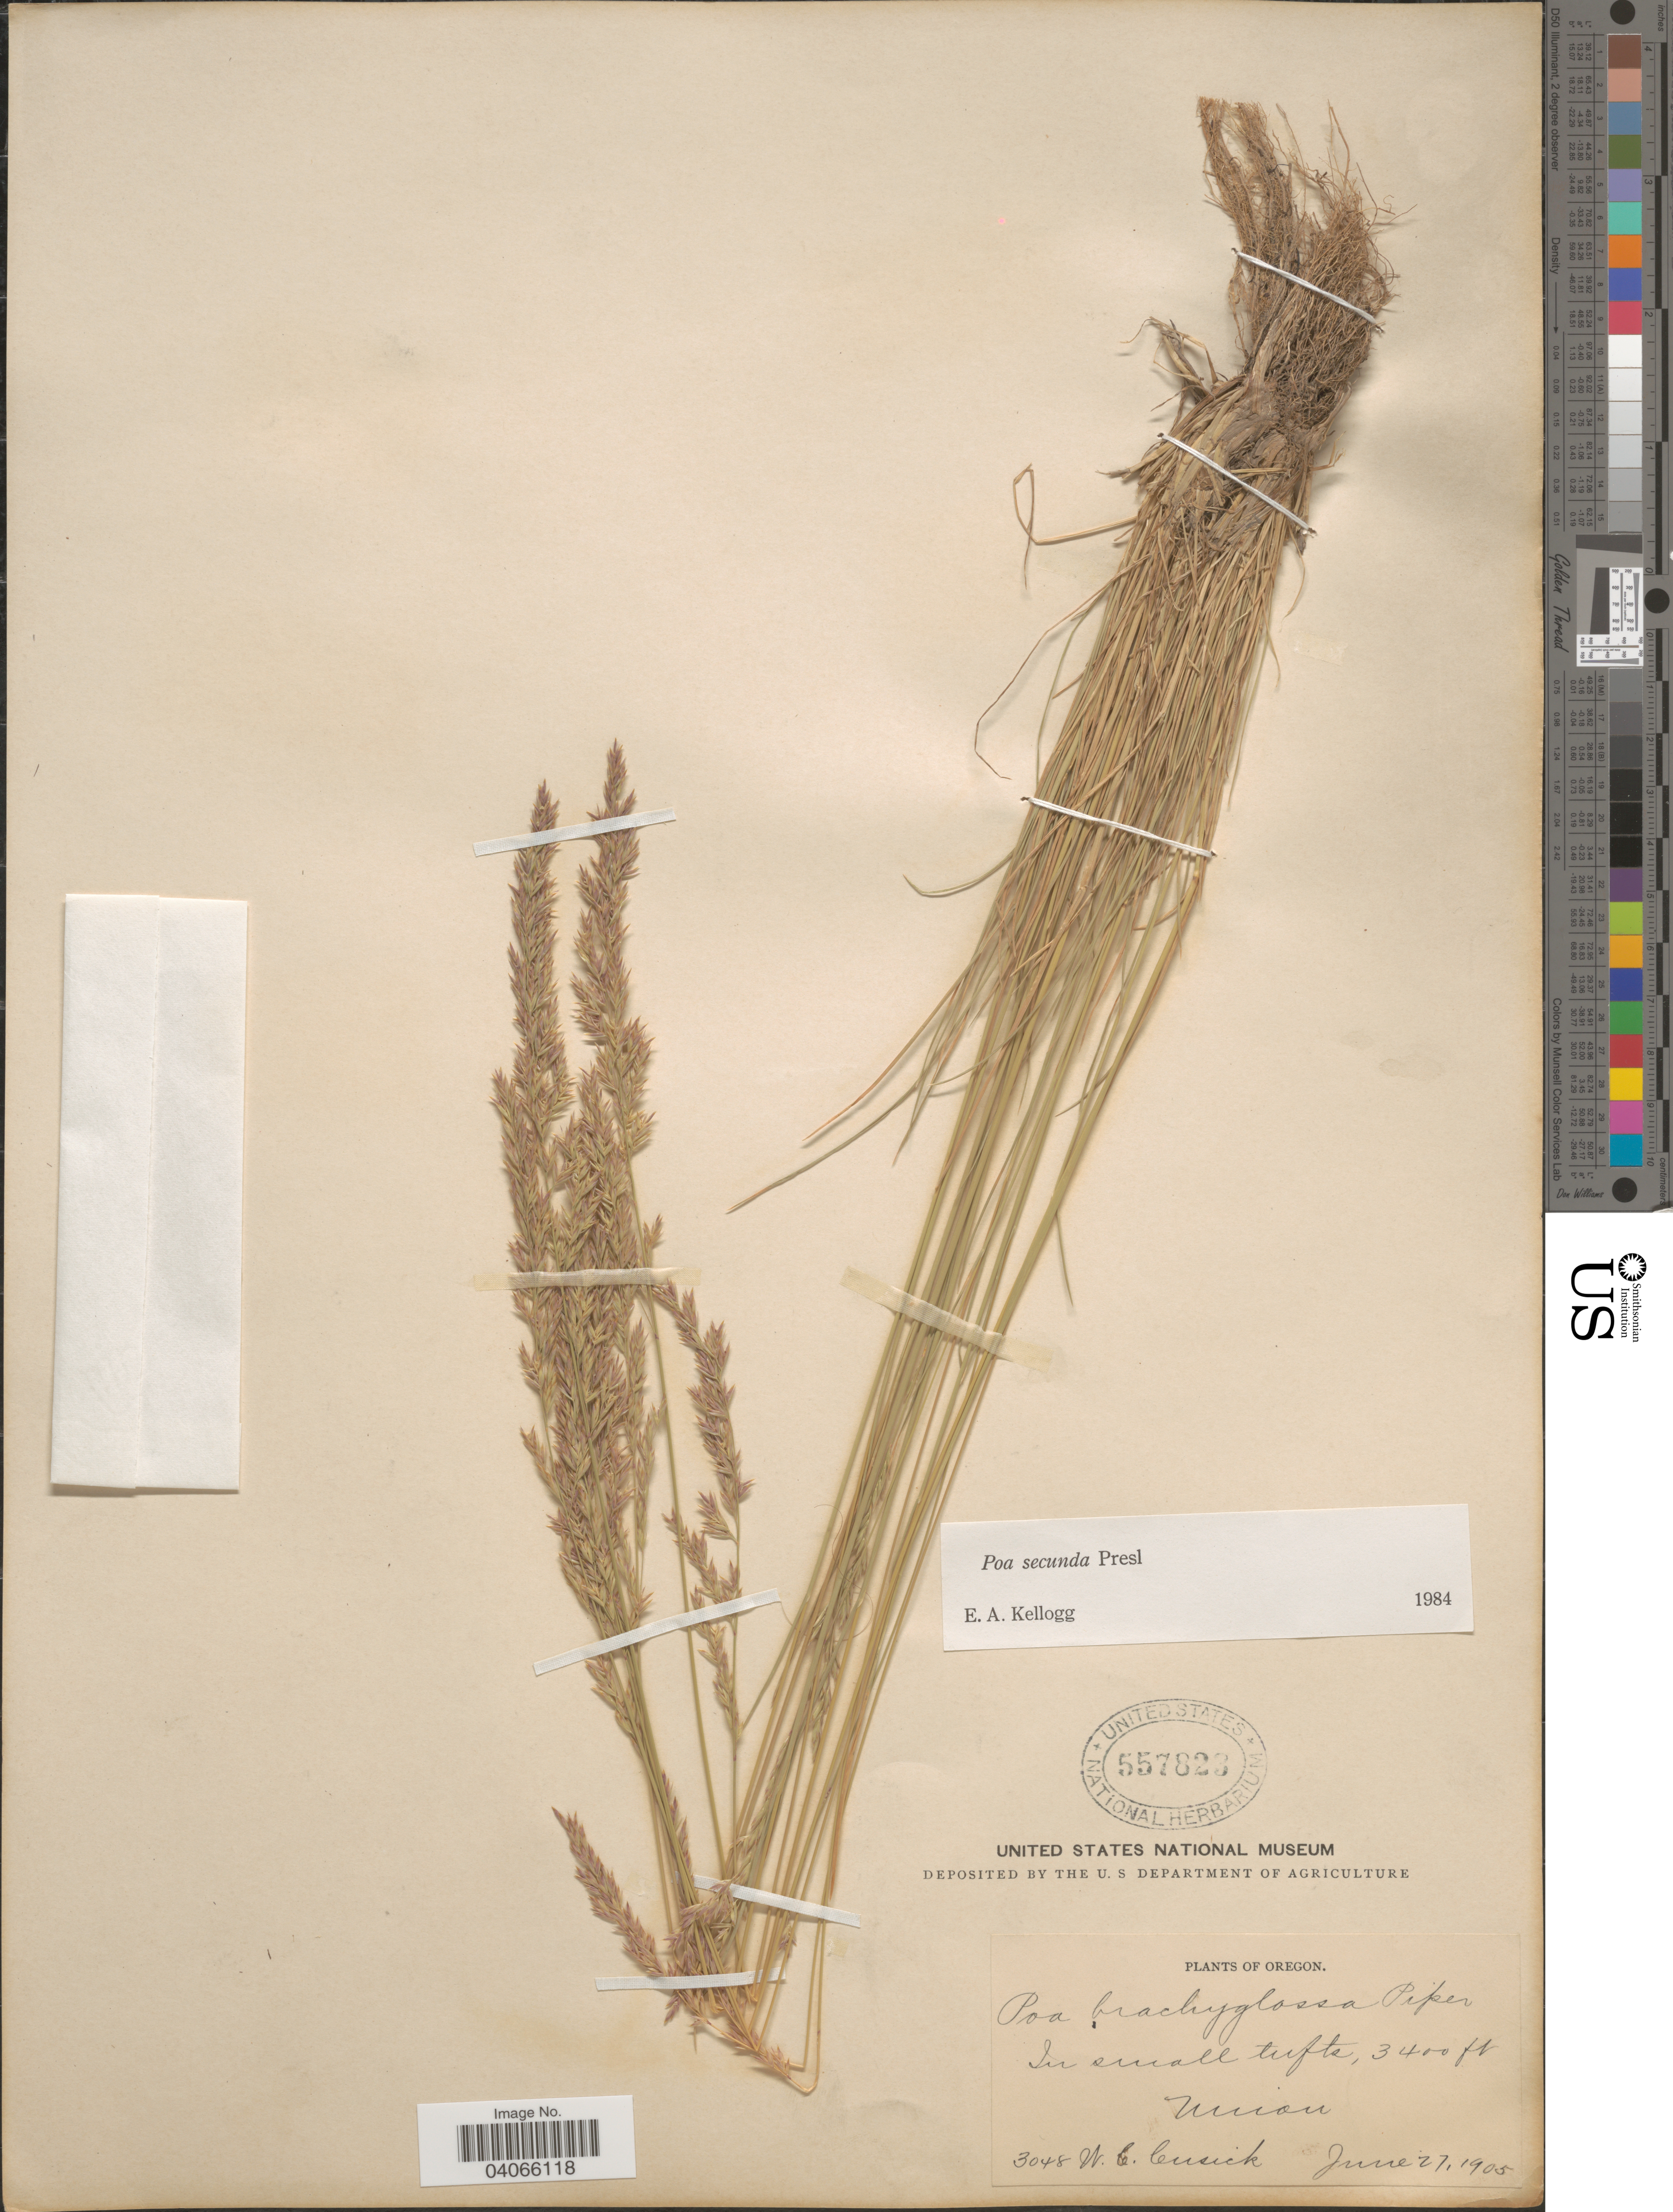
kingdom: Plantae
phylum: Tracheophyta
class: Liliopsida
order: Poales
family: Poaceae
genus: Poa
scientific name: Poa secunda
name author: J. Presl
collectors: W. C. Cusick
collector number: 3048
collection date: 1905-06-27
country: United States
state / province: Oregon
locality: Union.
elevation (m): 1036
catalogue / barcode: US 557823